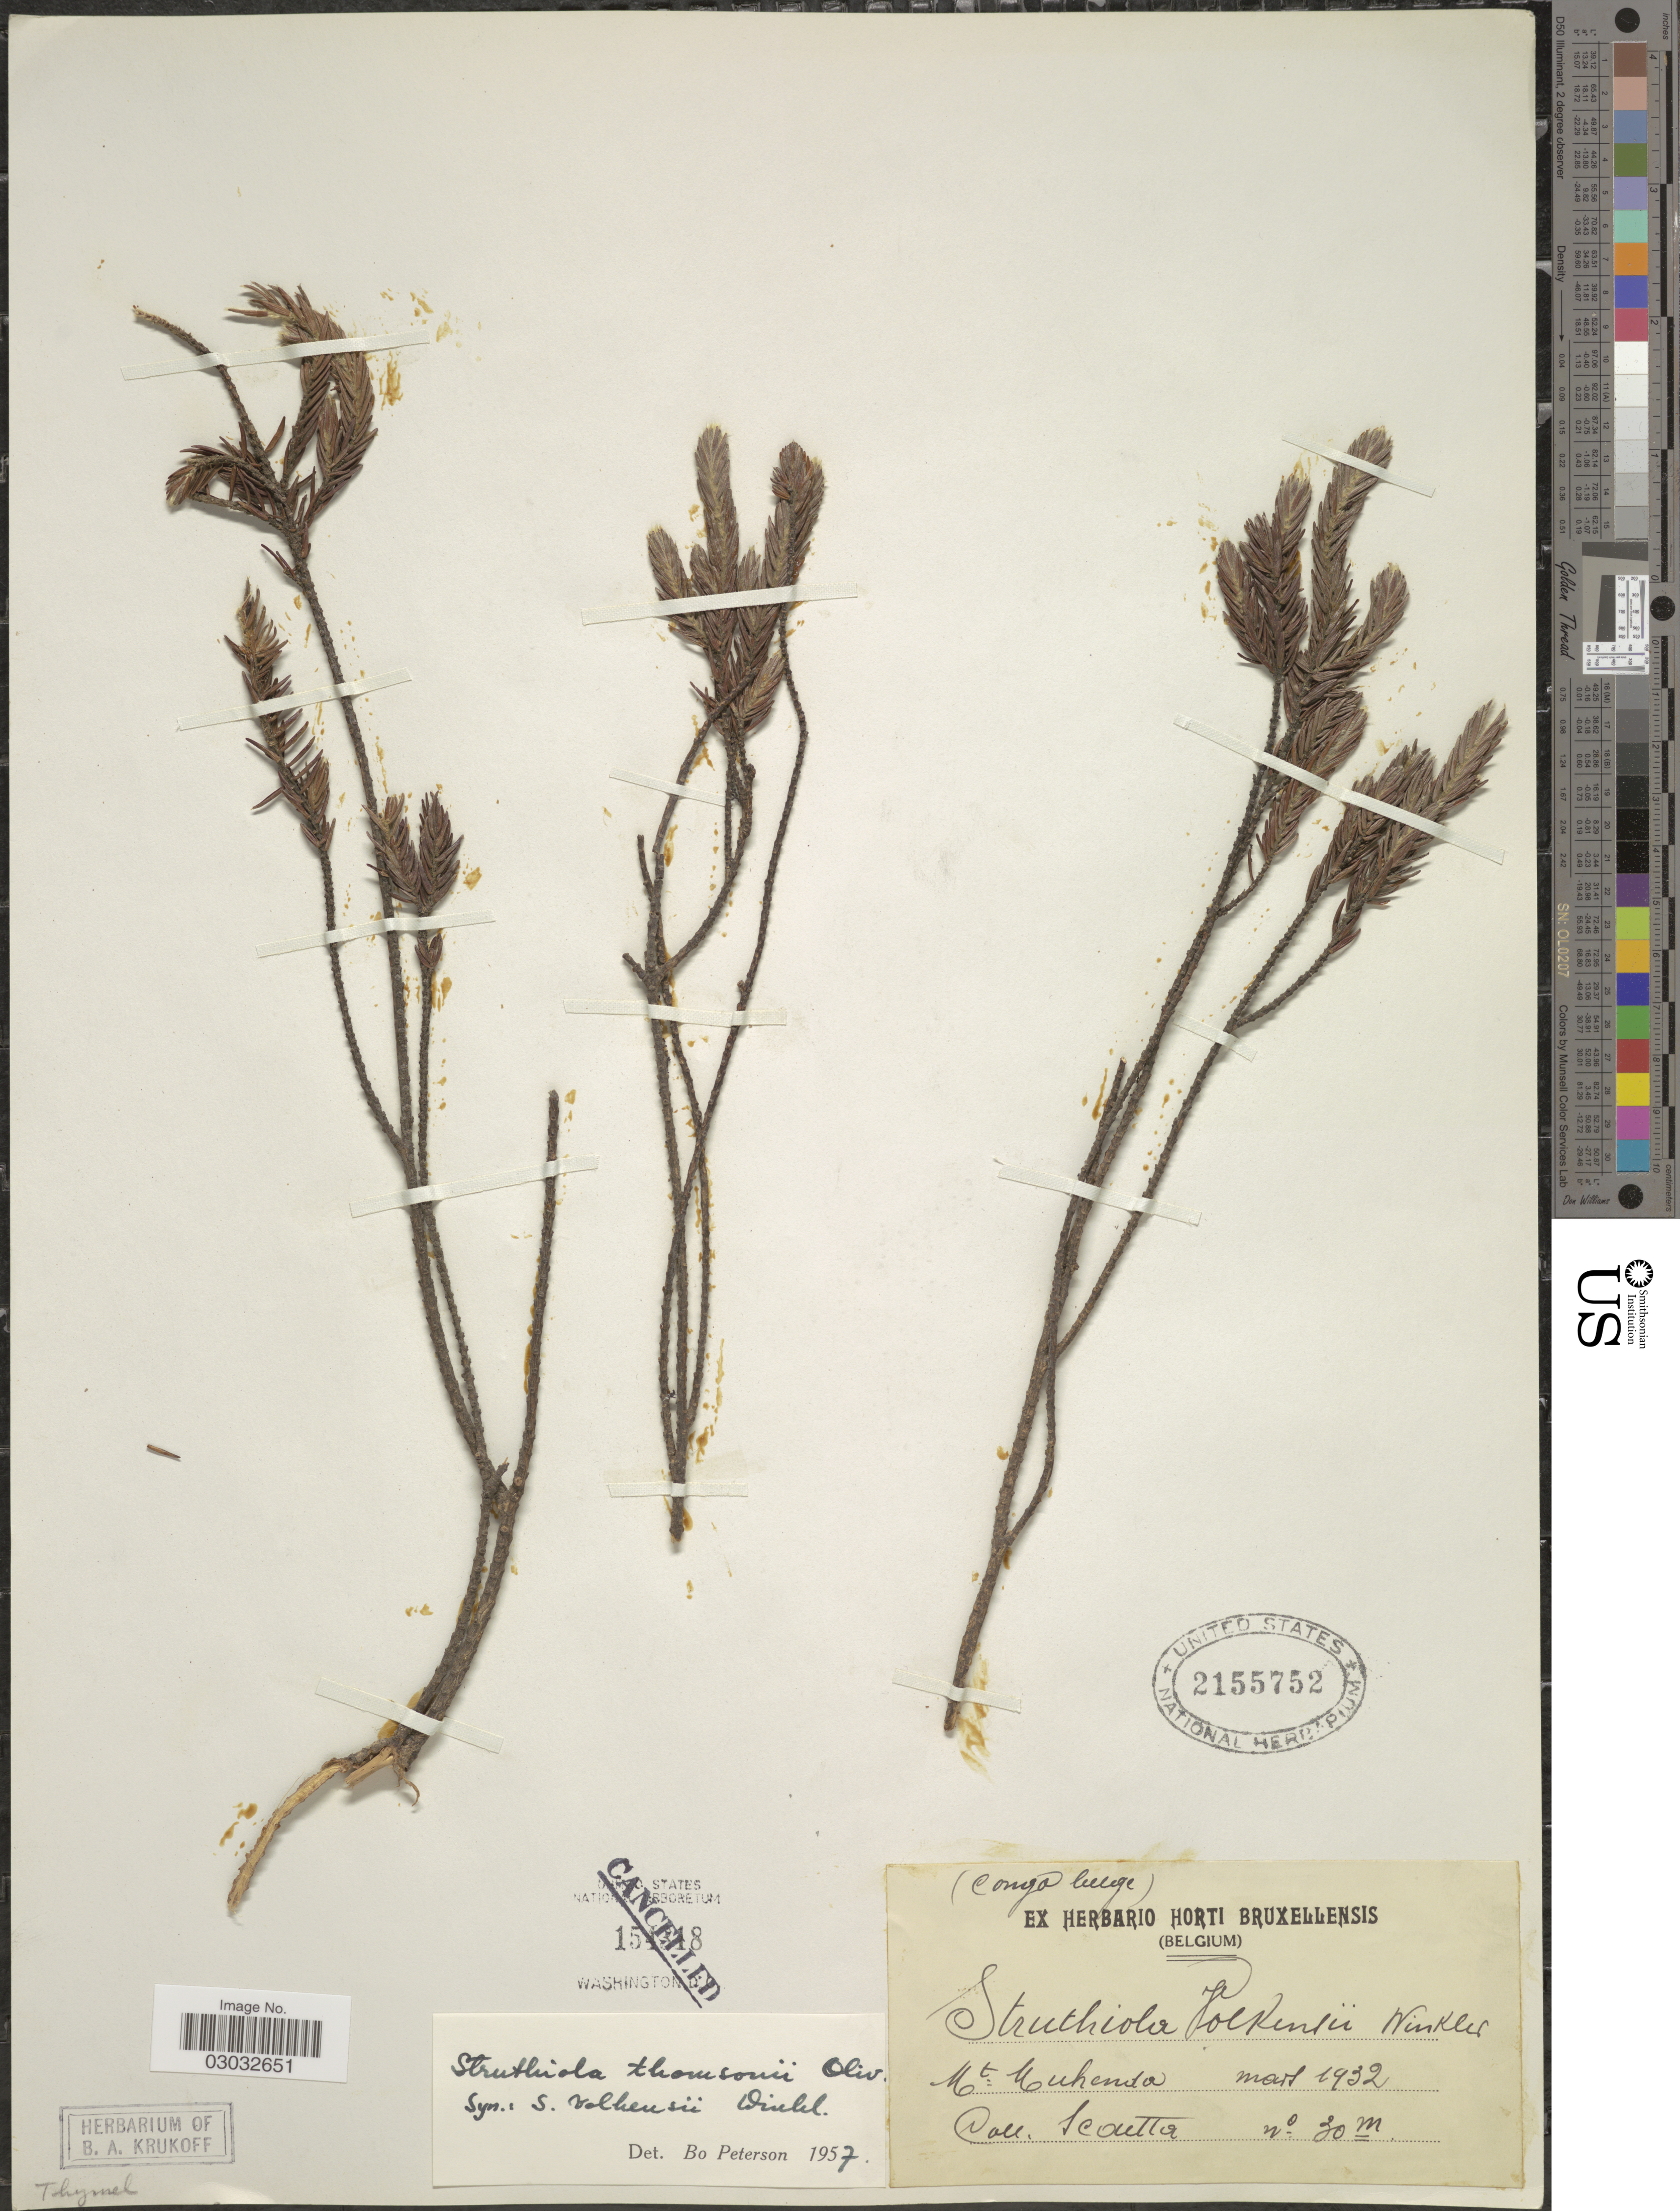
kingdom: Plantae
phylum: Tracheophyta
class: Magnoliopsida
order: Malvales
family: Thymelaeaceae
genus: Struthiola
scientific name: Struthiola thomsonii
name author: Oliv.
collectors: Scaetta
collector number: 30m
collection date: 1932-03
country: Congo, Democratic Republic of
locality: Congo Belge. Mt. Muhenda.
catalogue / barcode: US 2155752